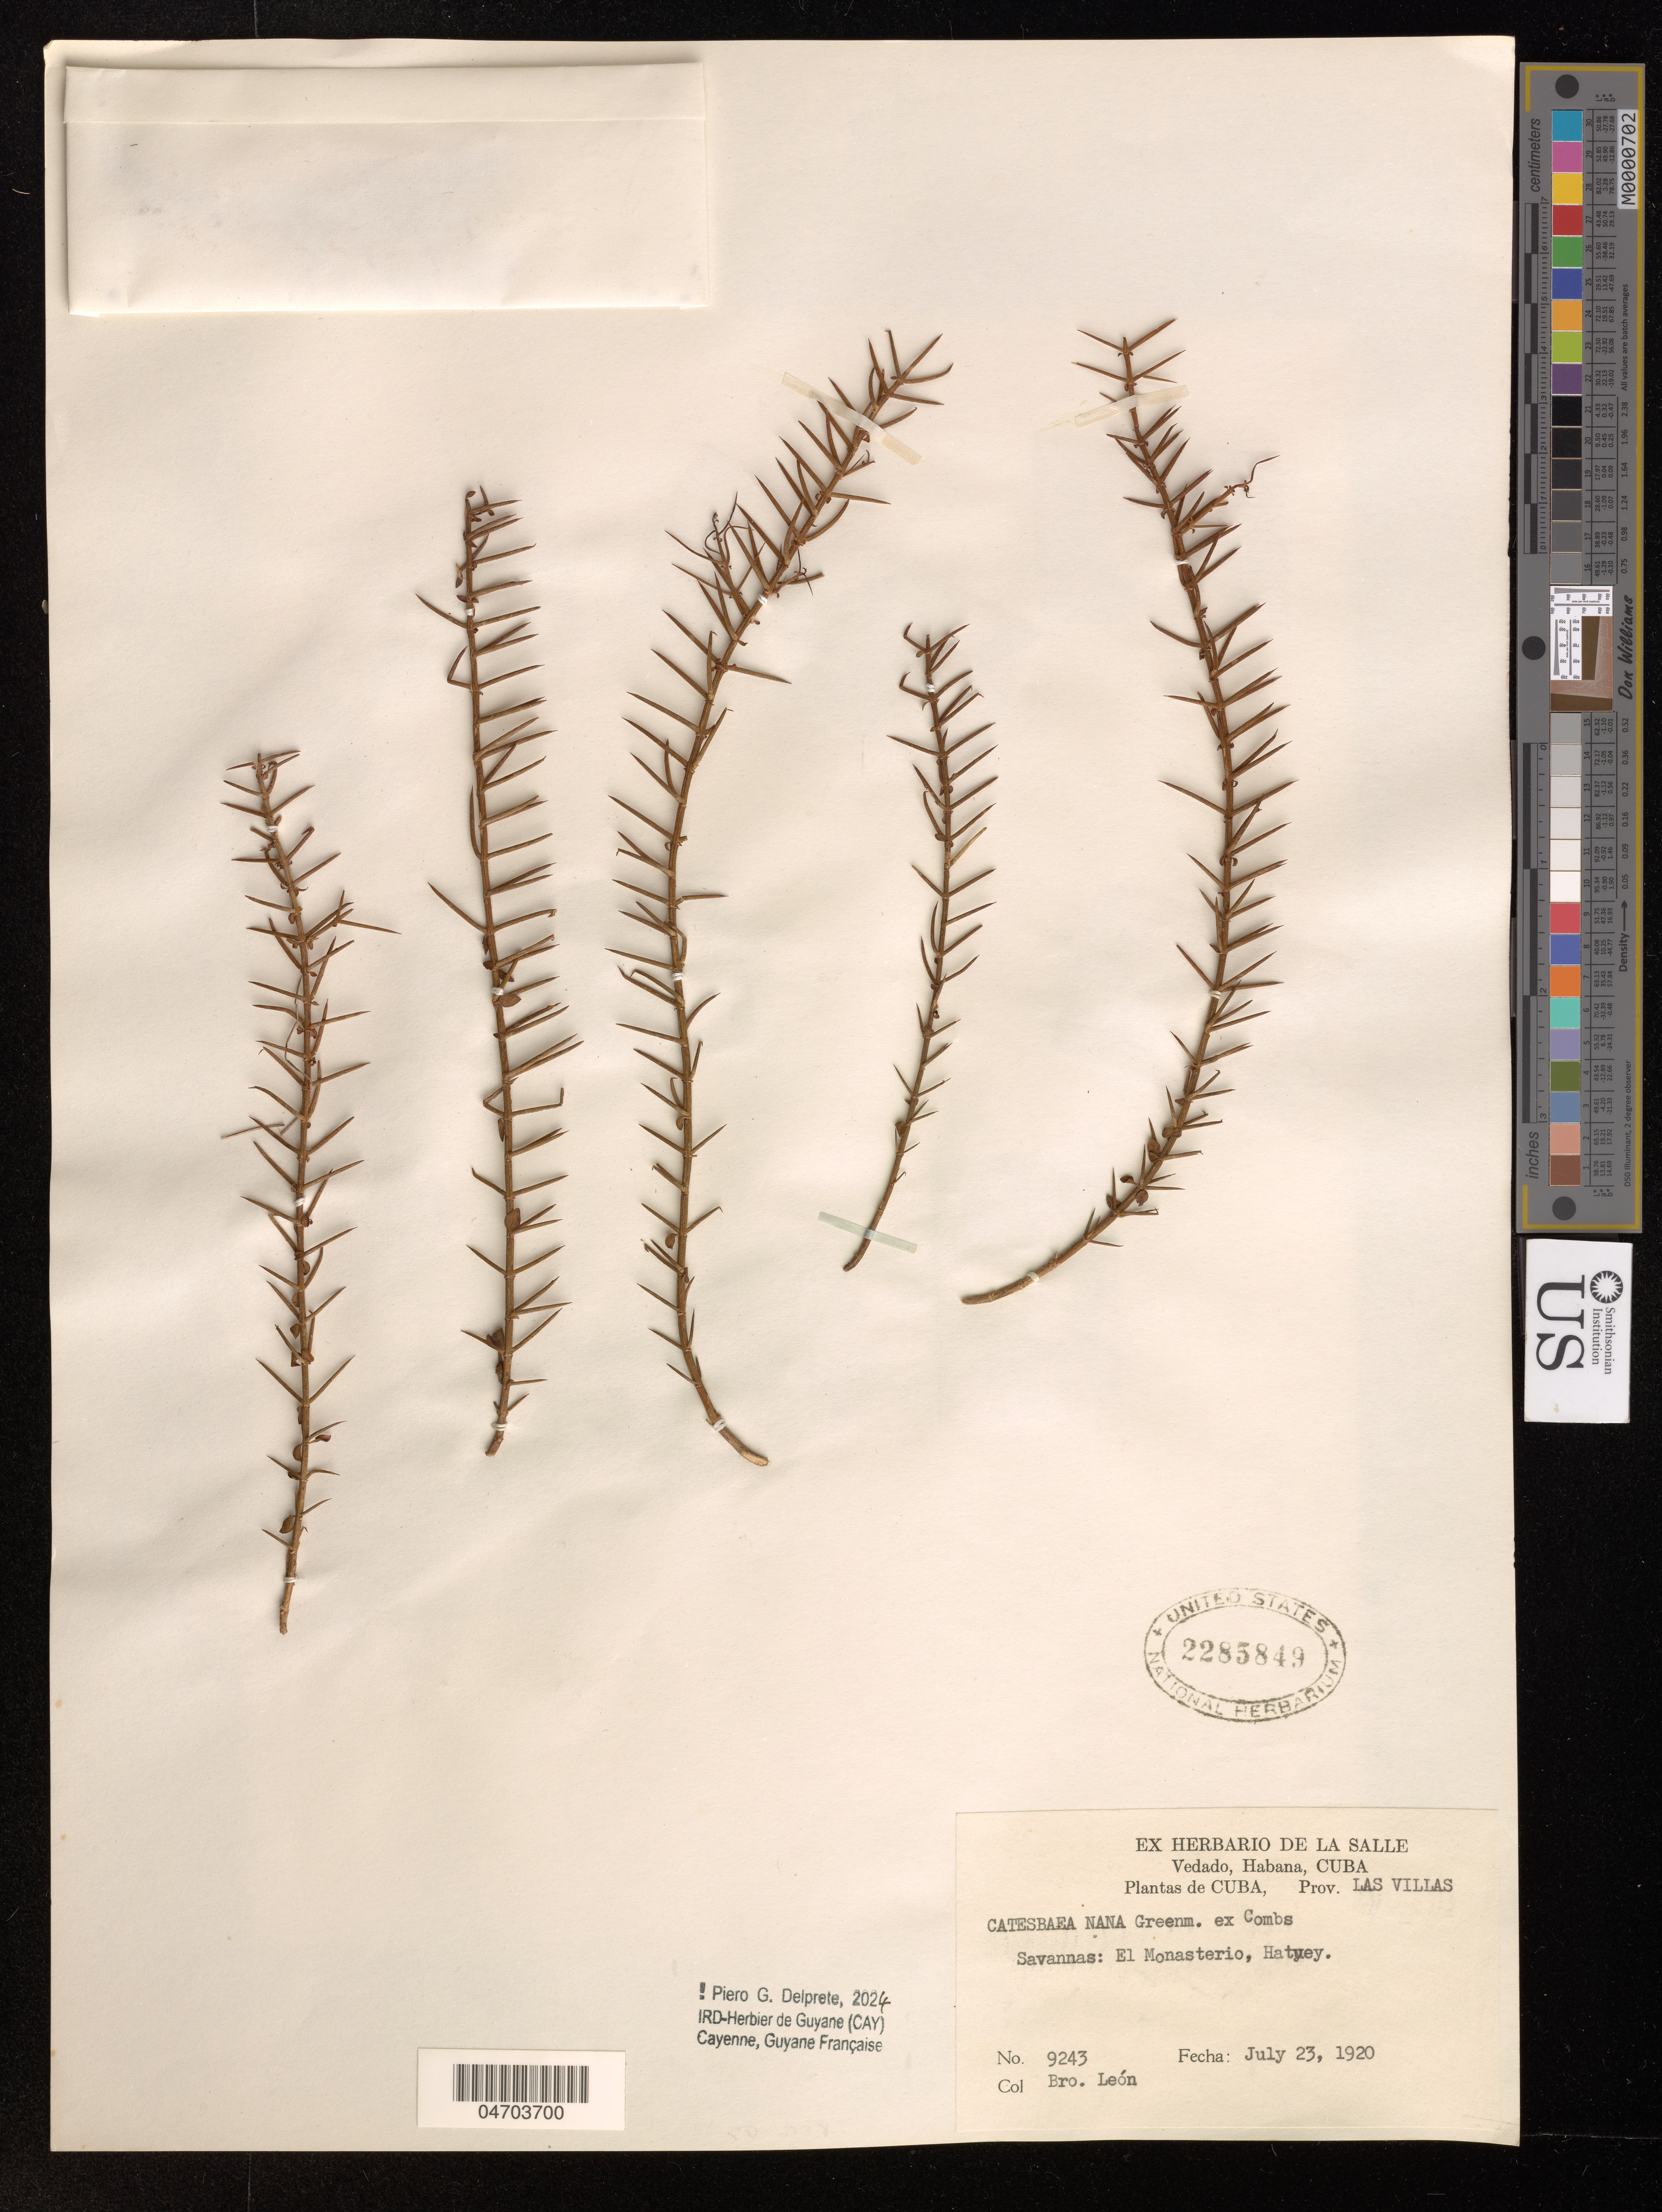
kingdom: Plantae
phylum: Tracheophyta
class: Magnoliopsida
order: Gentianales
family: Rubiaceae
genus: Catesbaea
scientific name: Catesbaea nana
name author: Greenm.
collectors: Bro. León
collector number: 9243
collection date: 1920-07-23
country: Cuba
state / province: Las Villas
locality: Savannas: El Monasterio, Hatuey.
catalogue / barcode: US 2285849